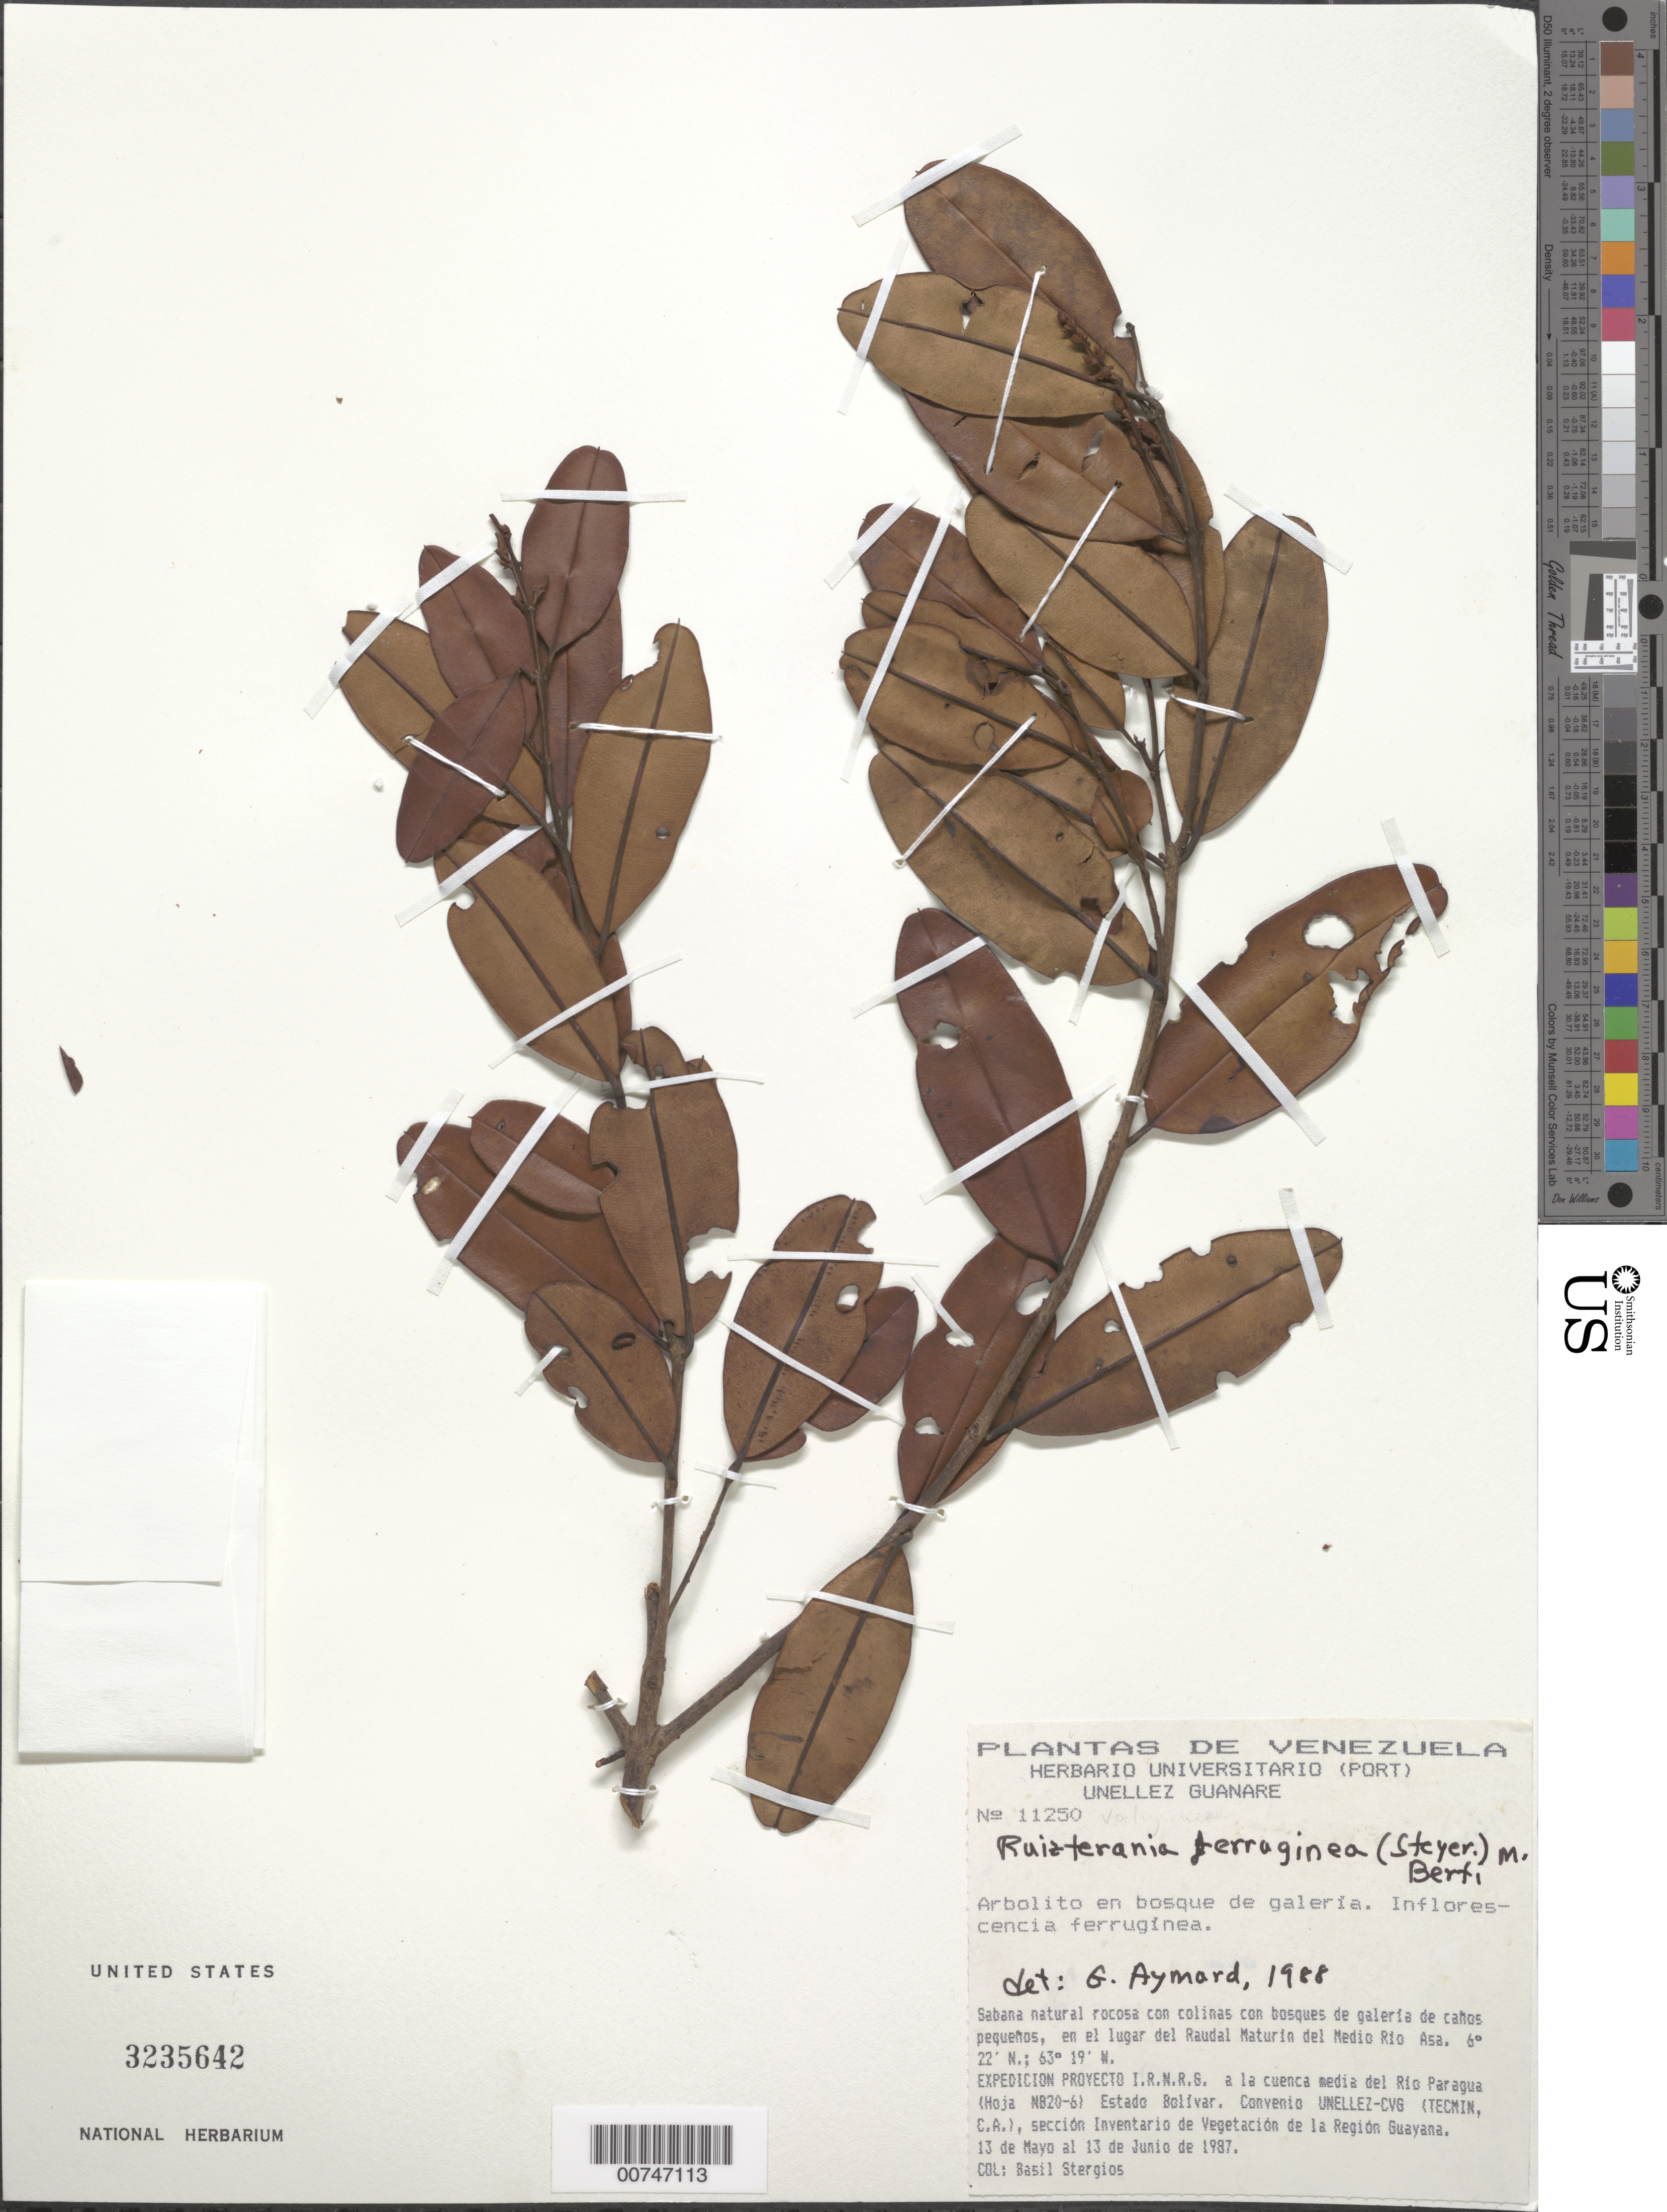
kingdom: Plantae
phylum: Tracheophyta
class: Magnoliopsida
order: Myrtales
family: Vochysiaceae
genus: Ruizterania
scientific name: Ruizterania ferruginea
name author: (Steyerm.) Marc.-Berti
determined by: Marcano-Berti, L.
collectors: B. G. Stergios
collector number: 11250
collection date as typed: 13-May-87 to 13-Jun-87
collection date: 1987-05-13/1987-06-13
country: Venezuela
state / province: Bolívar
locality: Raudal Maturin, Medio Río Asa; Río Paragua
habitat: Bosque de galeria; sabana natural rocosa con colinas con bosques de galeria de canos pequenos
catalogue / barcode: US 3235642